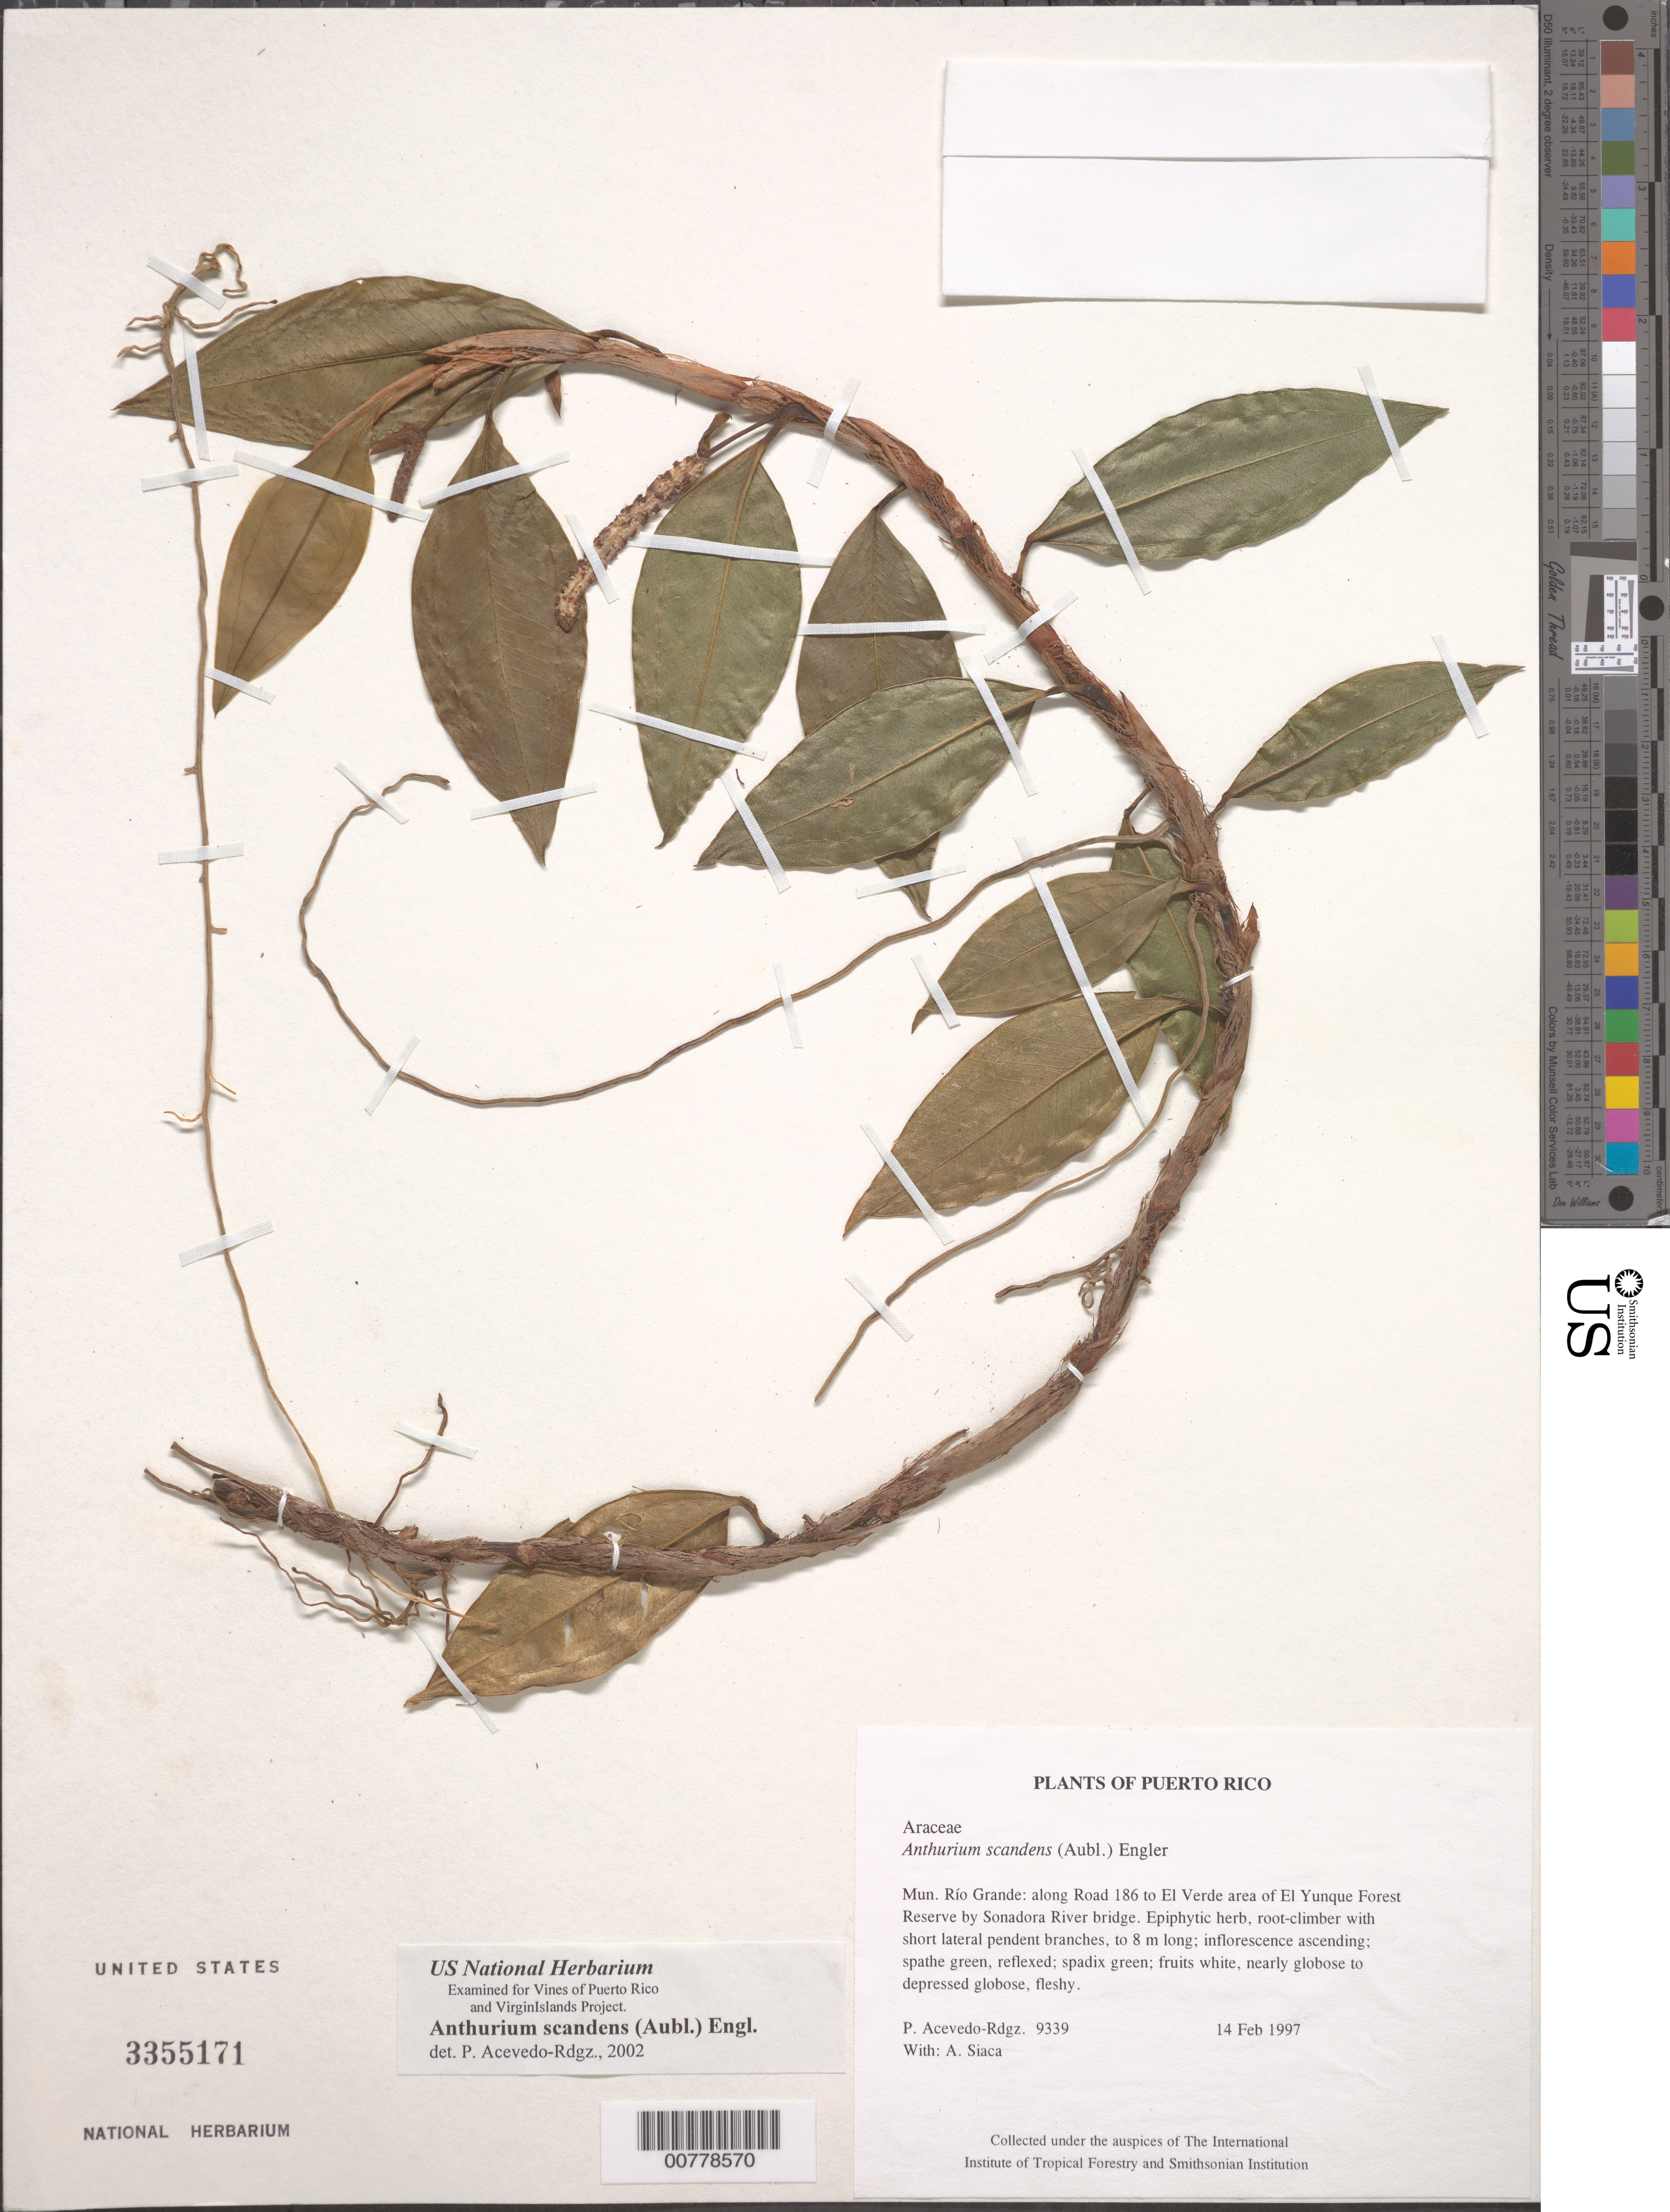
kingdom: Plantae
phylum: Tracheophyta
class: Liliopsida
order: Alismatales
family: Araceae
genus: Anthurium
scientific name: Anthurium scandens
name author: (Aubl.) Engl.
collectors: P. Acevedo-Rodr. & A. Siaca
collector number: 9339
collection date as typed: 14 Feb 1997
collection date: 1997-02-14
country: Puerto Rico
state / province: Río Grande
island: Puerto Rico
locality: Río Grande: along Road 186 to El Verde area of El Yunque Forest Reserve by Sonadora River bridge.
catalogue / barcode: US 3355171